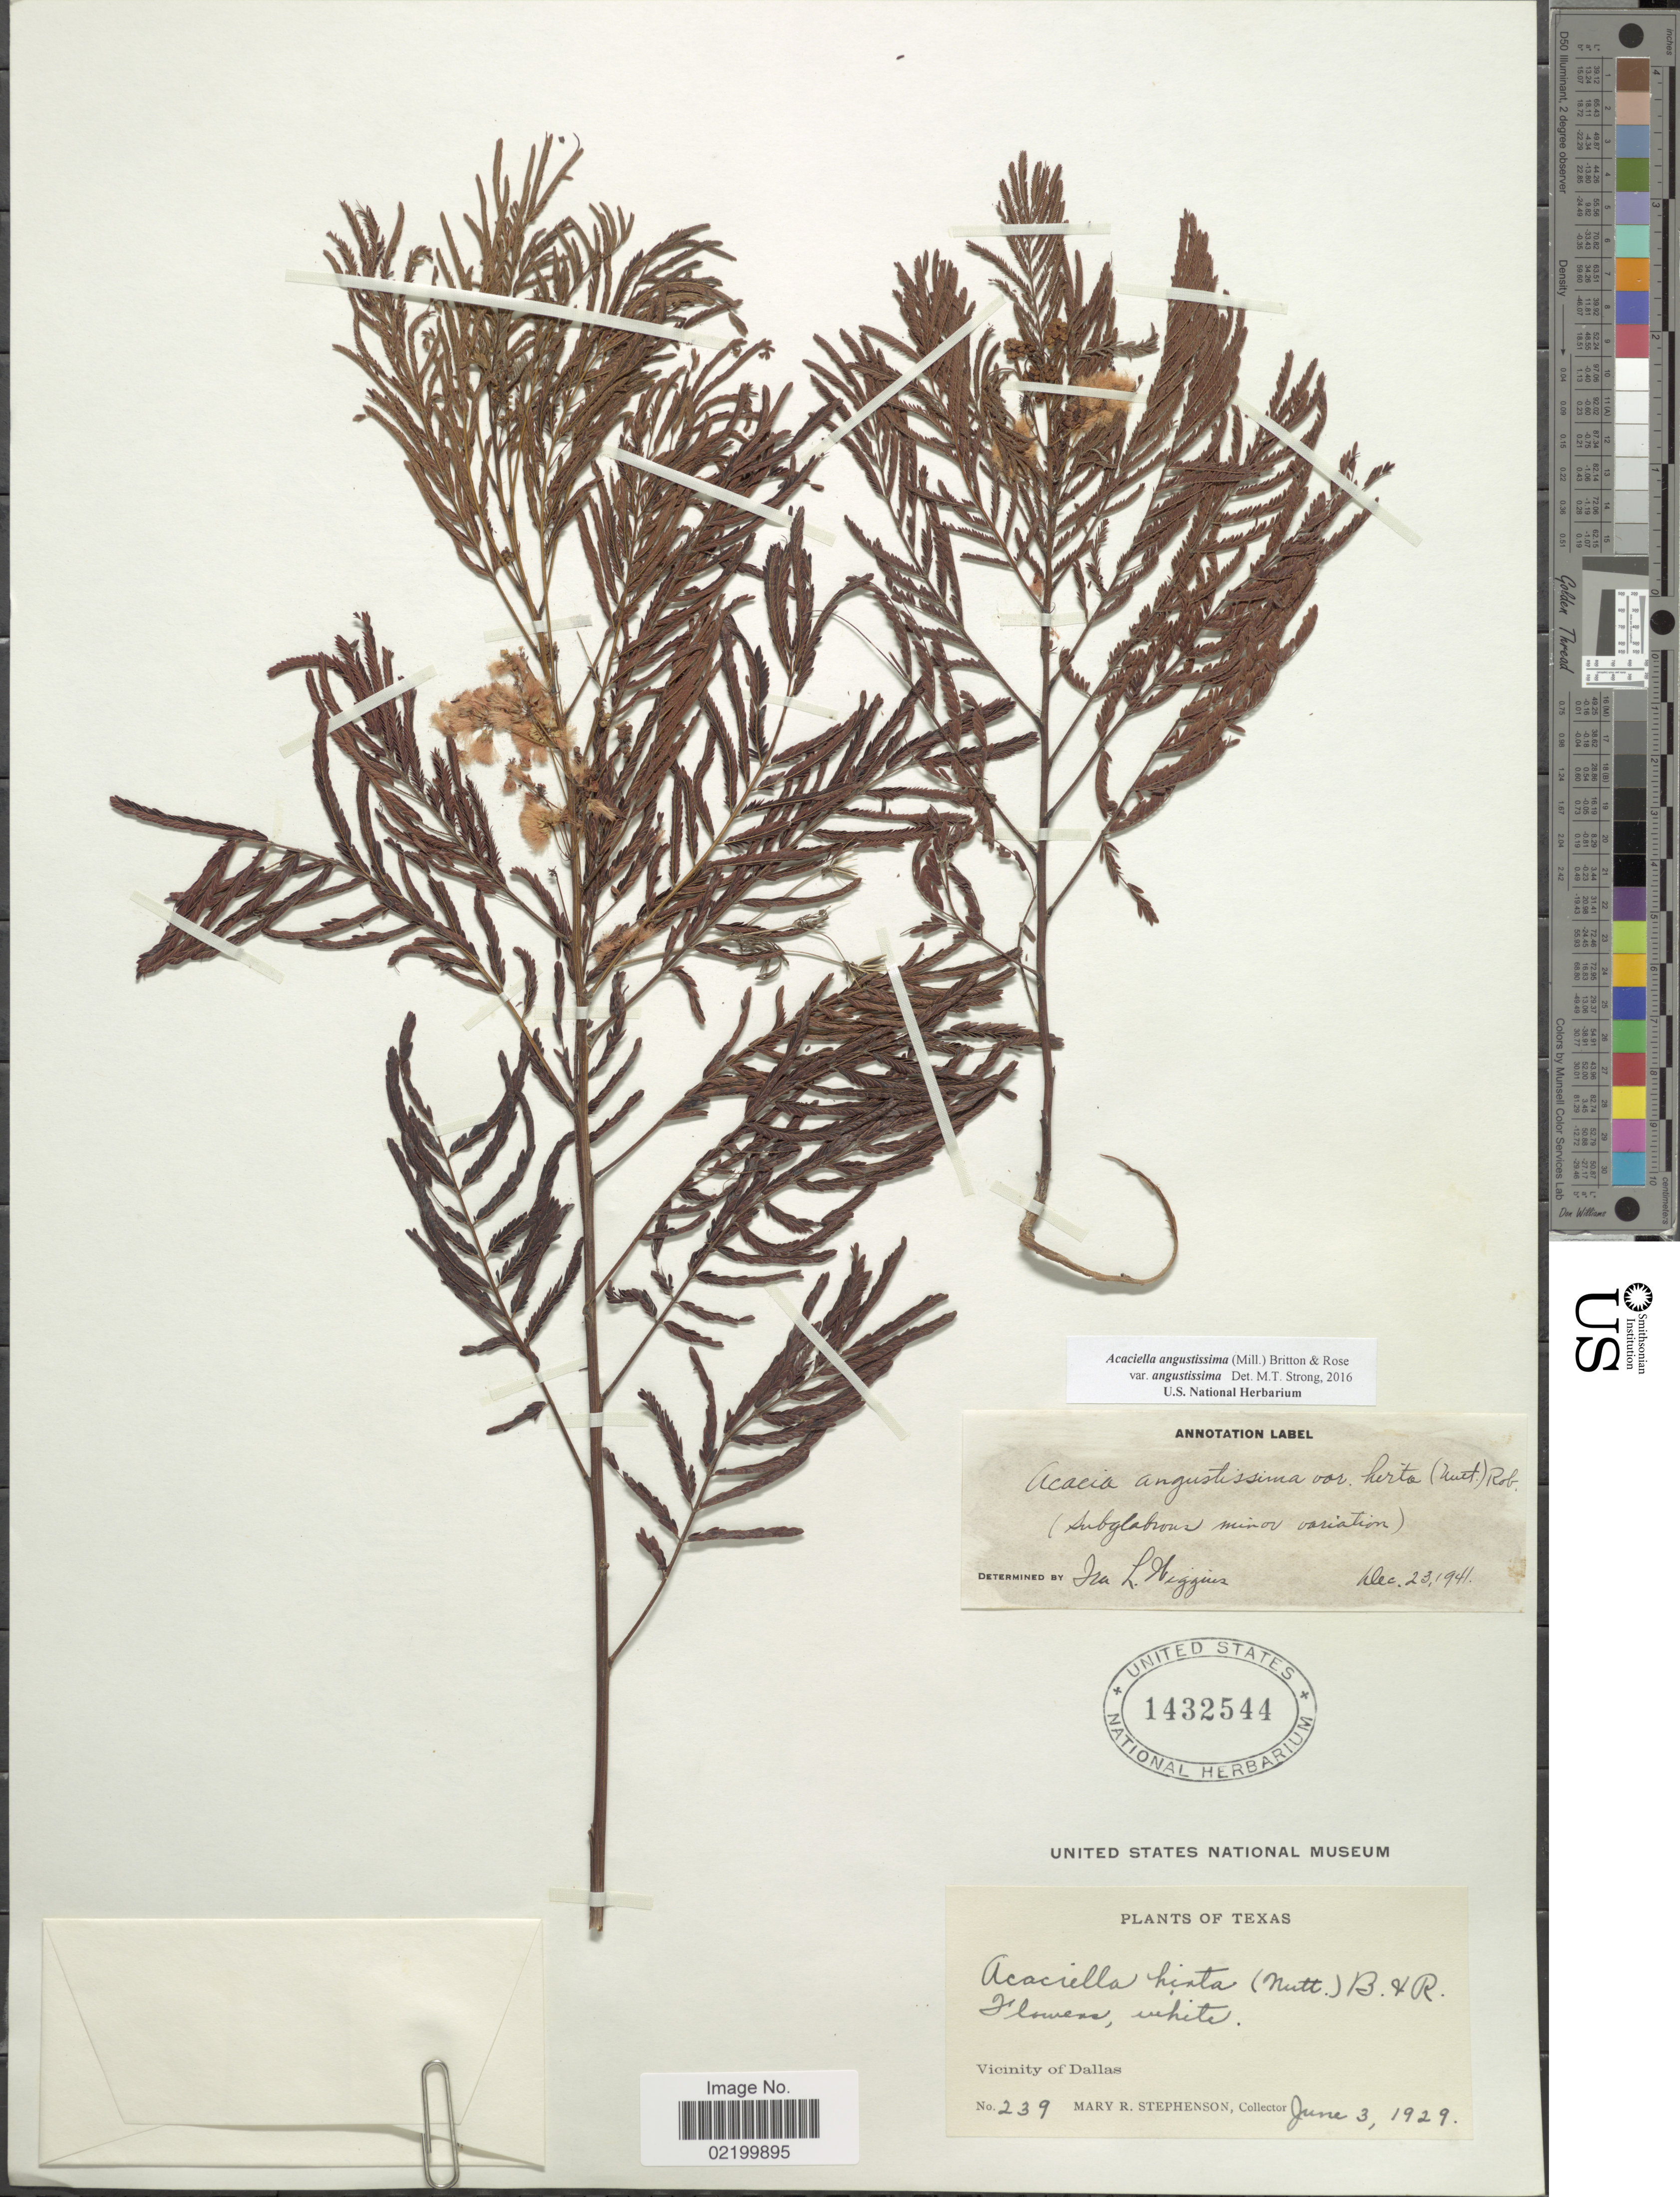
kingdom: Plantae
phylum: Tracheophyta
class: Magnoliopsida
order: Fabales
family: Fabaceae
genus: Acaciella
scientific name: Acaciella angustissima var. angustissima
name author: (Mill.) Britton & Rose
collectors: M. Stephenson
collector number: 239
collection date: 1929-06-03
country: United States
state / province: Texas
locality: Vicinity of Dallas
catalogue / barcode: US 1432544